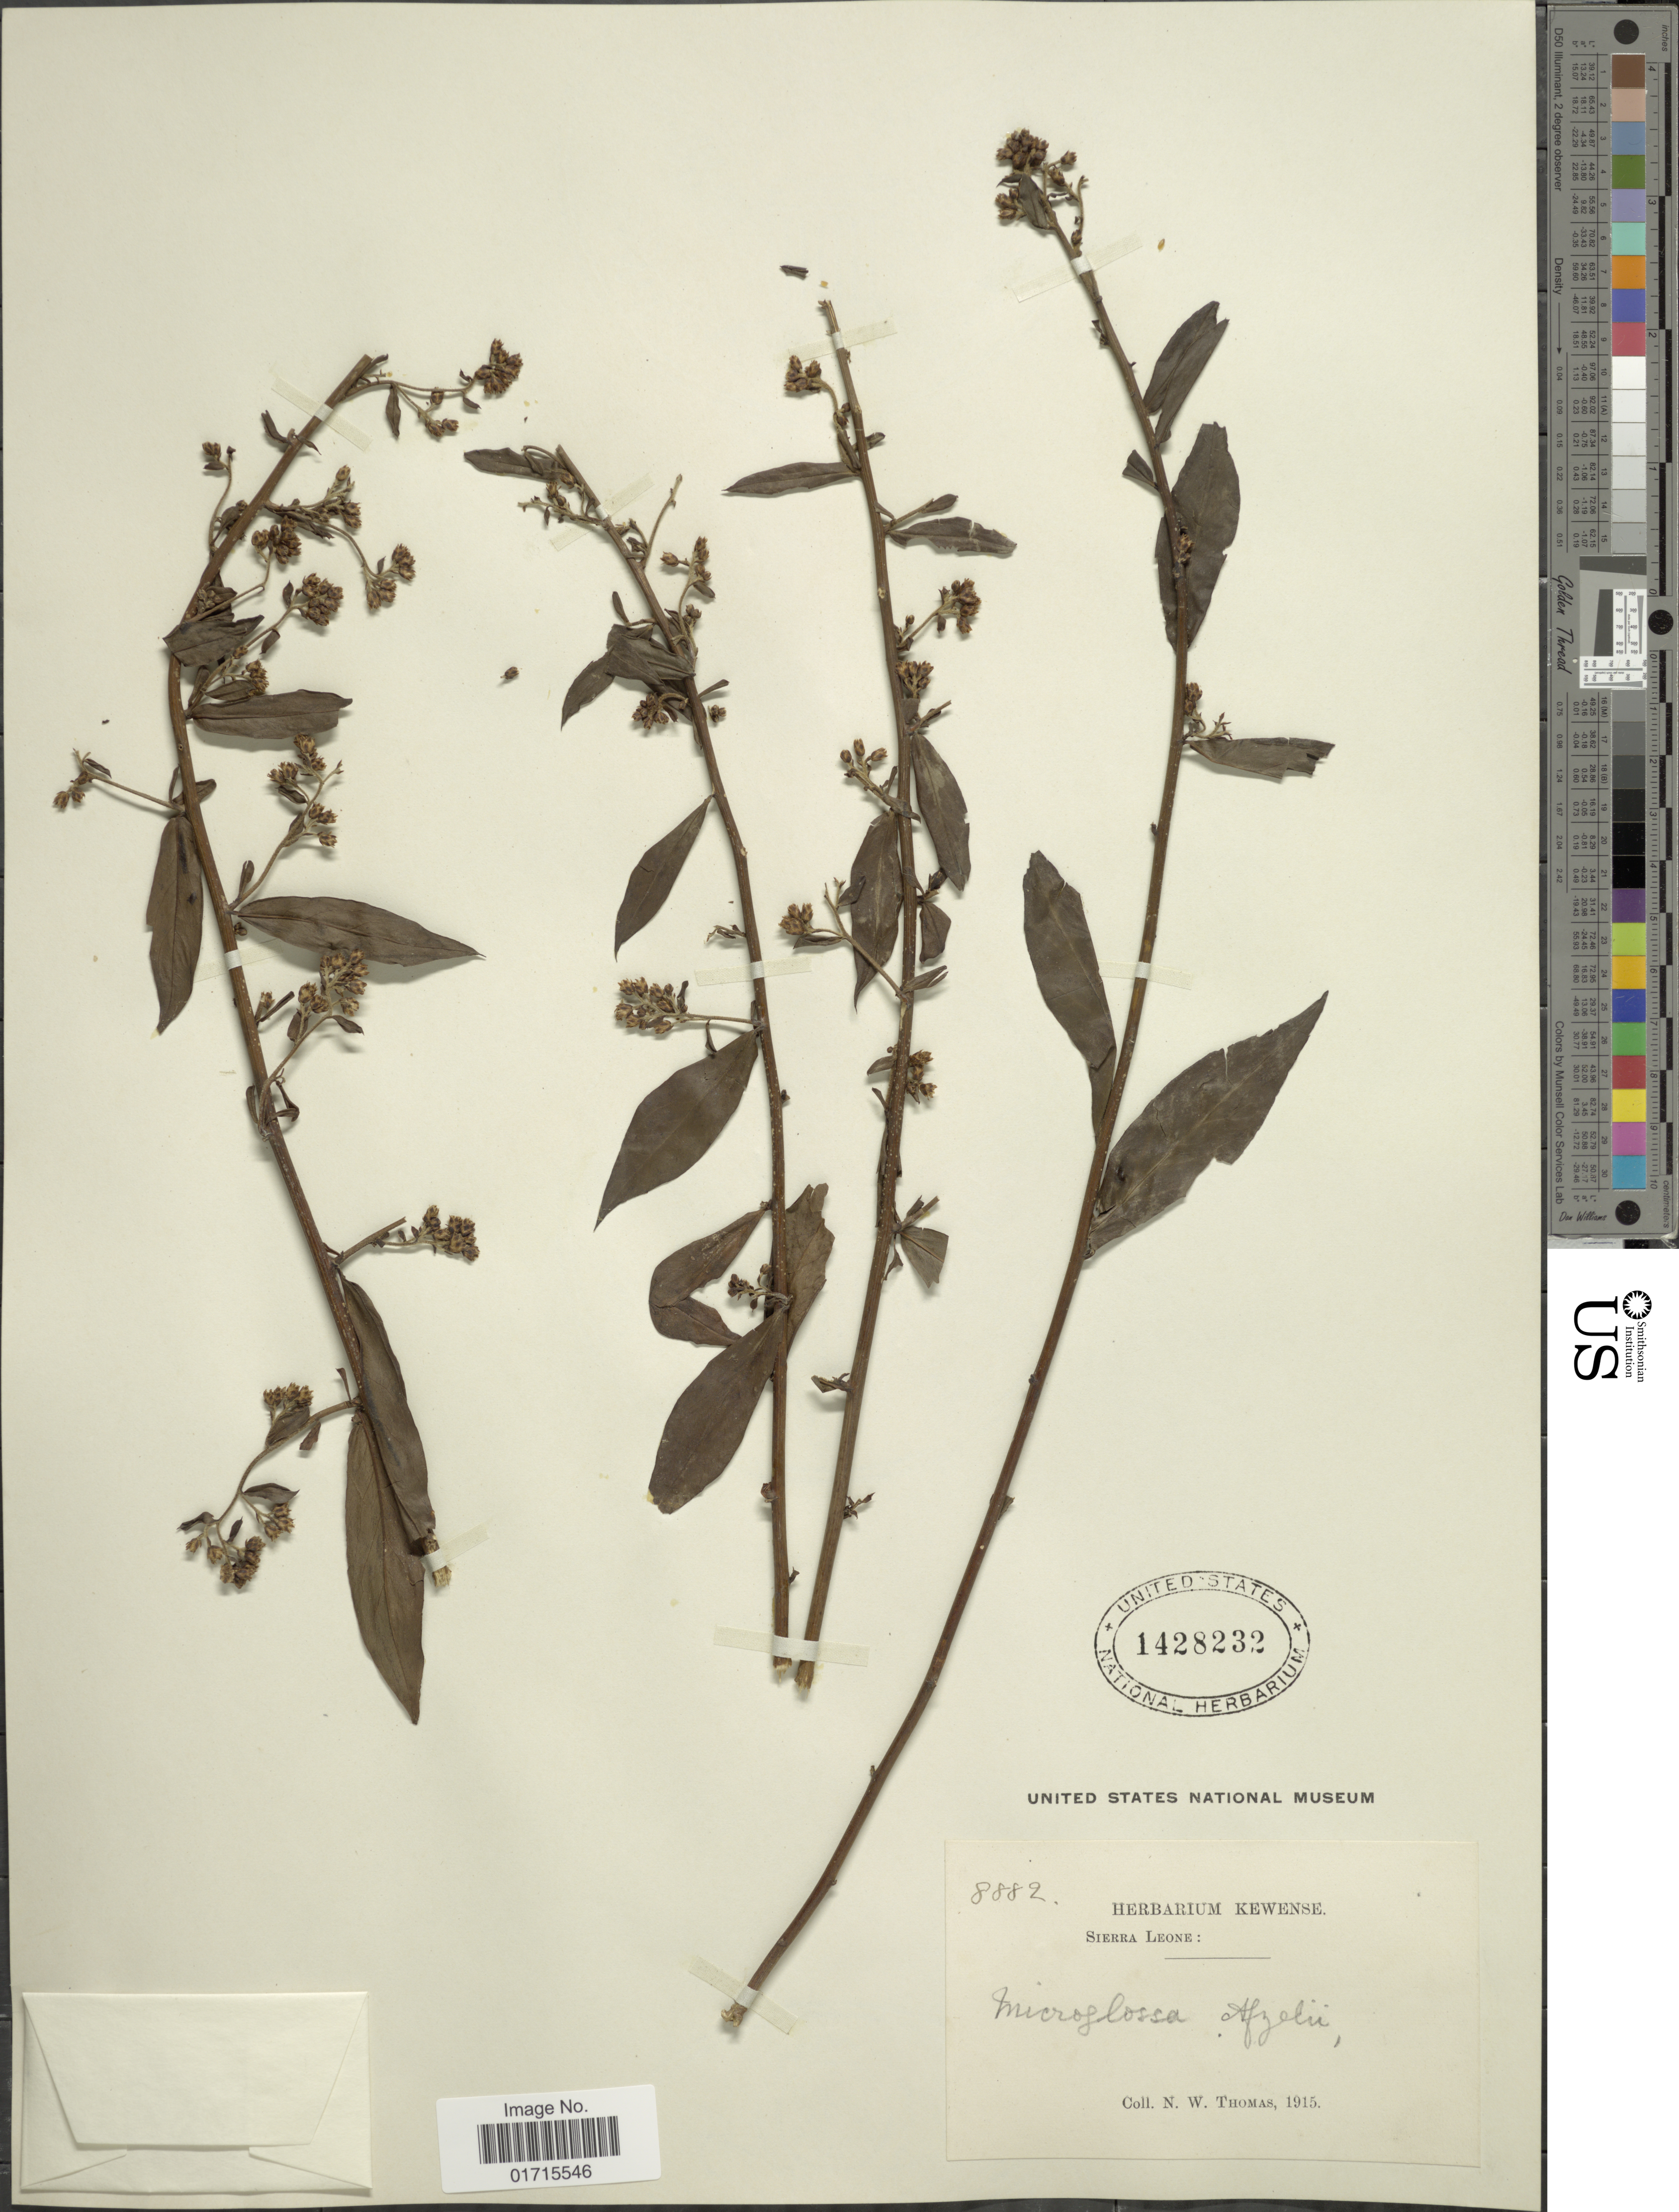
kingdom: Plantae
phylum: Tracheophyta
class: Magnoliopsida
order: Asterales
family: Asteraceae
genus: Microglossa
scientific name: Microglossa afzelii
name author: O. Hoffm.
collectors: N. Thomas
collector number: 8882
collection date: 1915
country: Sierra Leone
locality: Sierra Leone:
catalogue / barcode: US 14282321